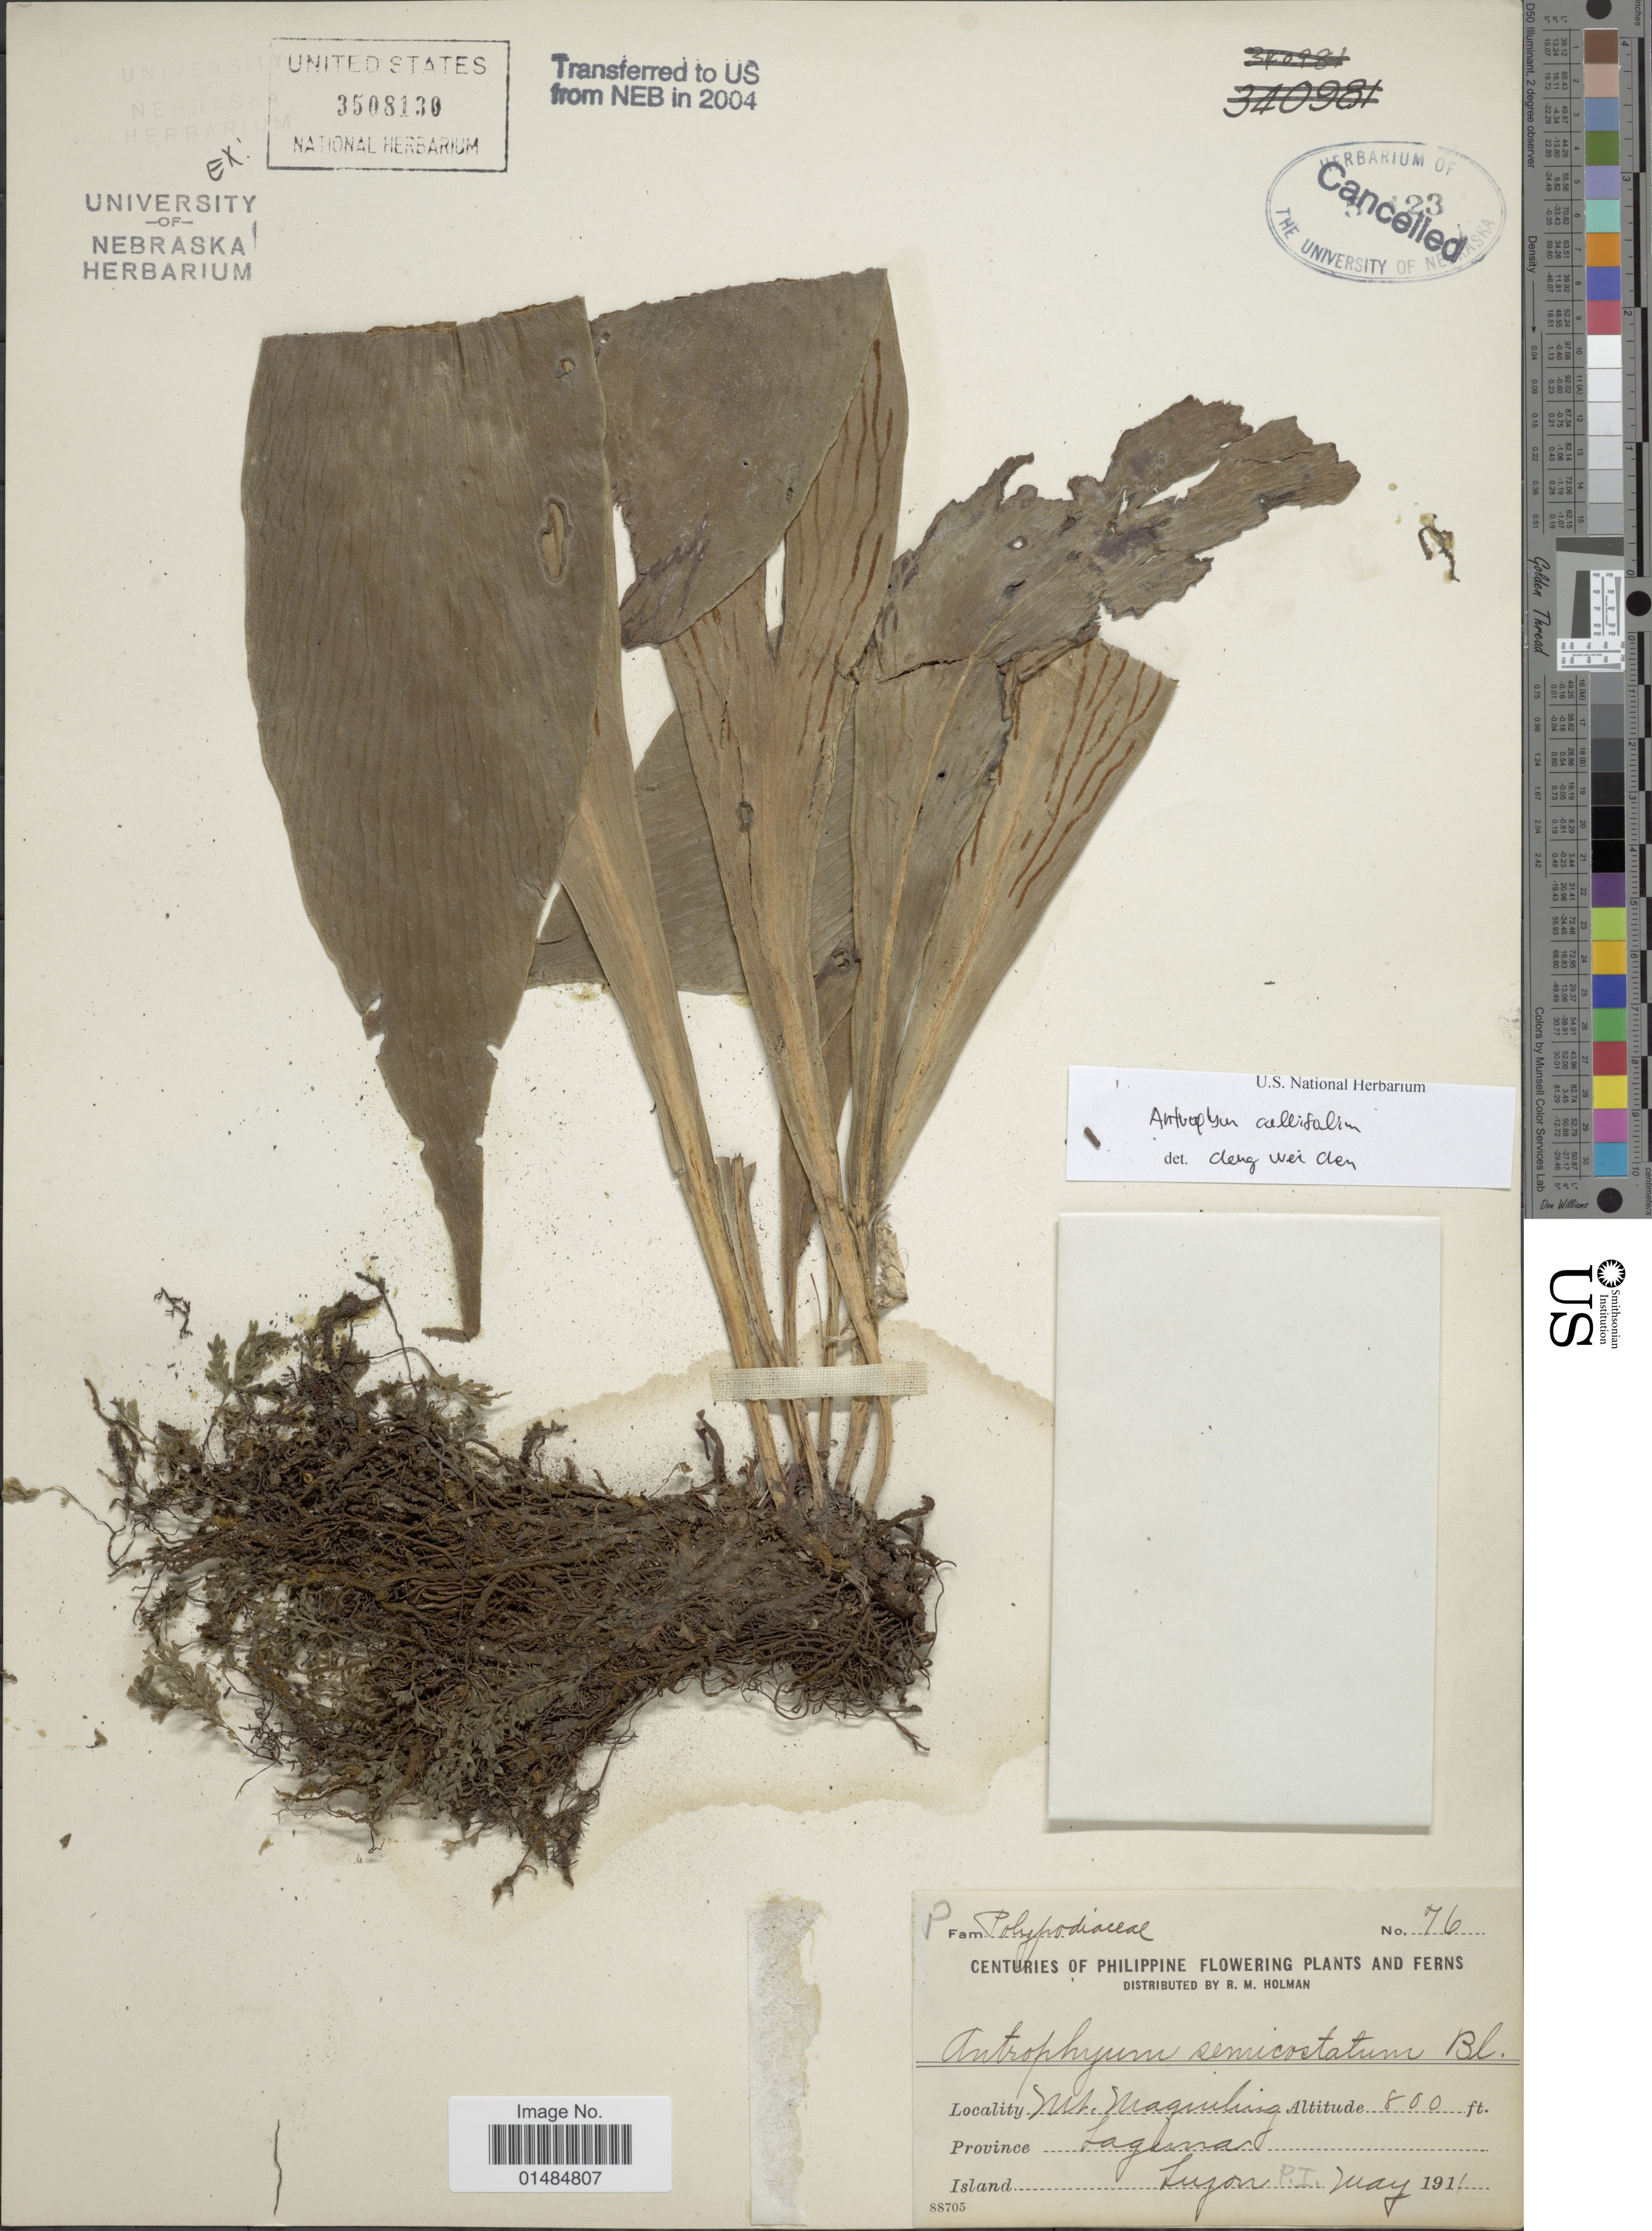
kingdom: Plantae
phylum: Tracheophyta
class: Polypodiopsida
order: Polypodiales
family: Pteridaceae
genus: Antrophyum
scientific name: Antrophyum callifolium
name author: Blume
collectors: R. Holman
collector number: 76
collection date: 1911-05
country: Philippines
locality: Mt. Maquiling, Lagimar, Luzon P.I.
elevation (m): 244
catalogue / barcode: US 3508130